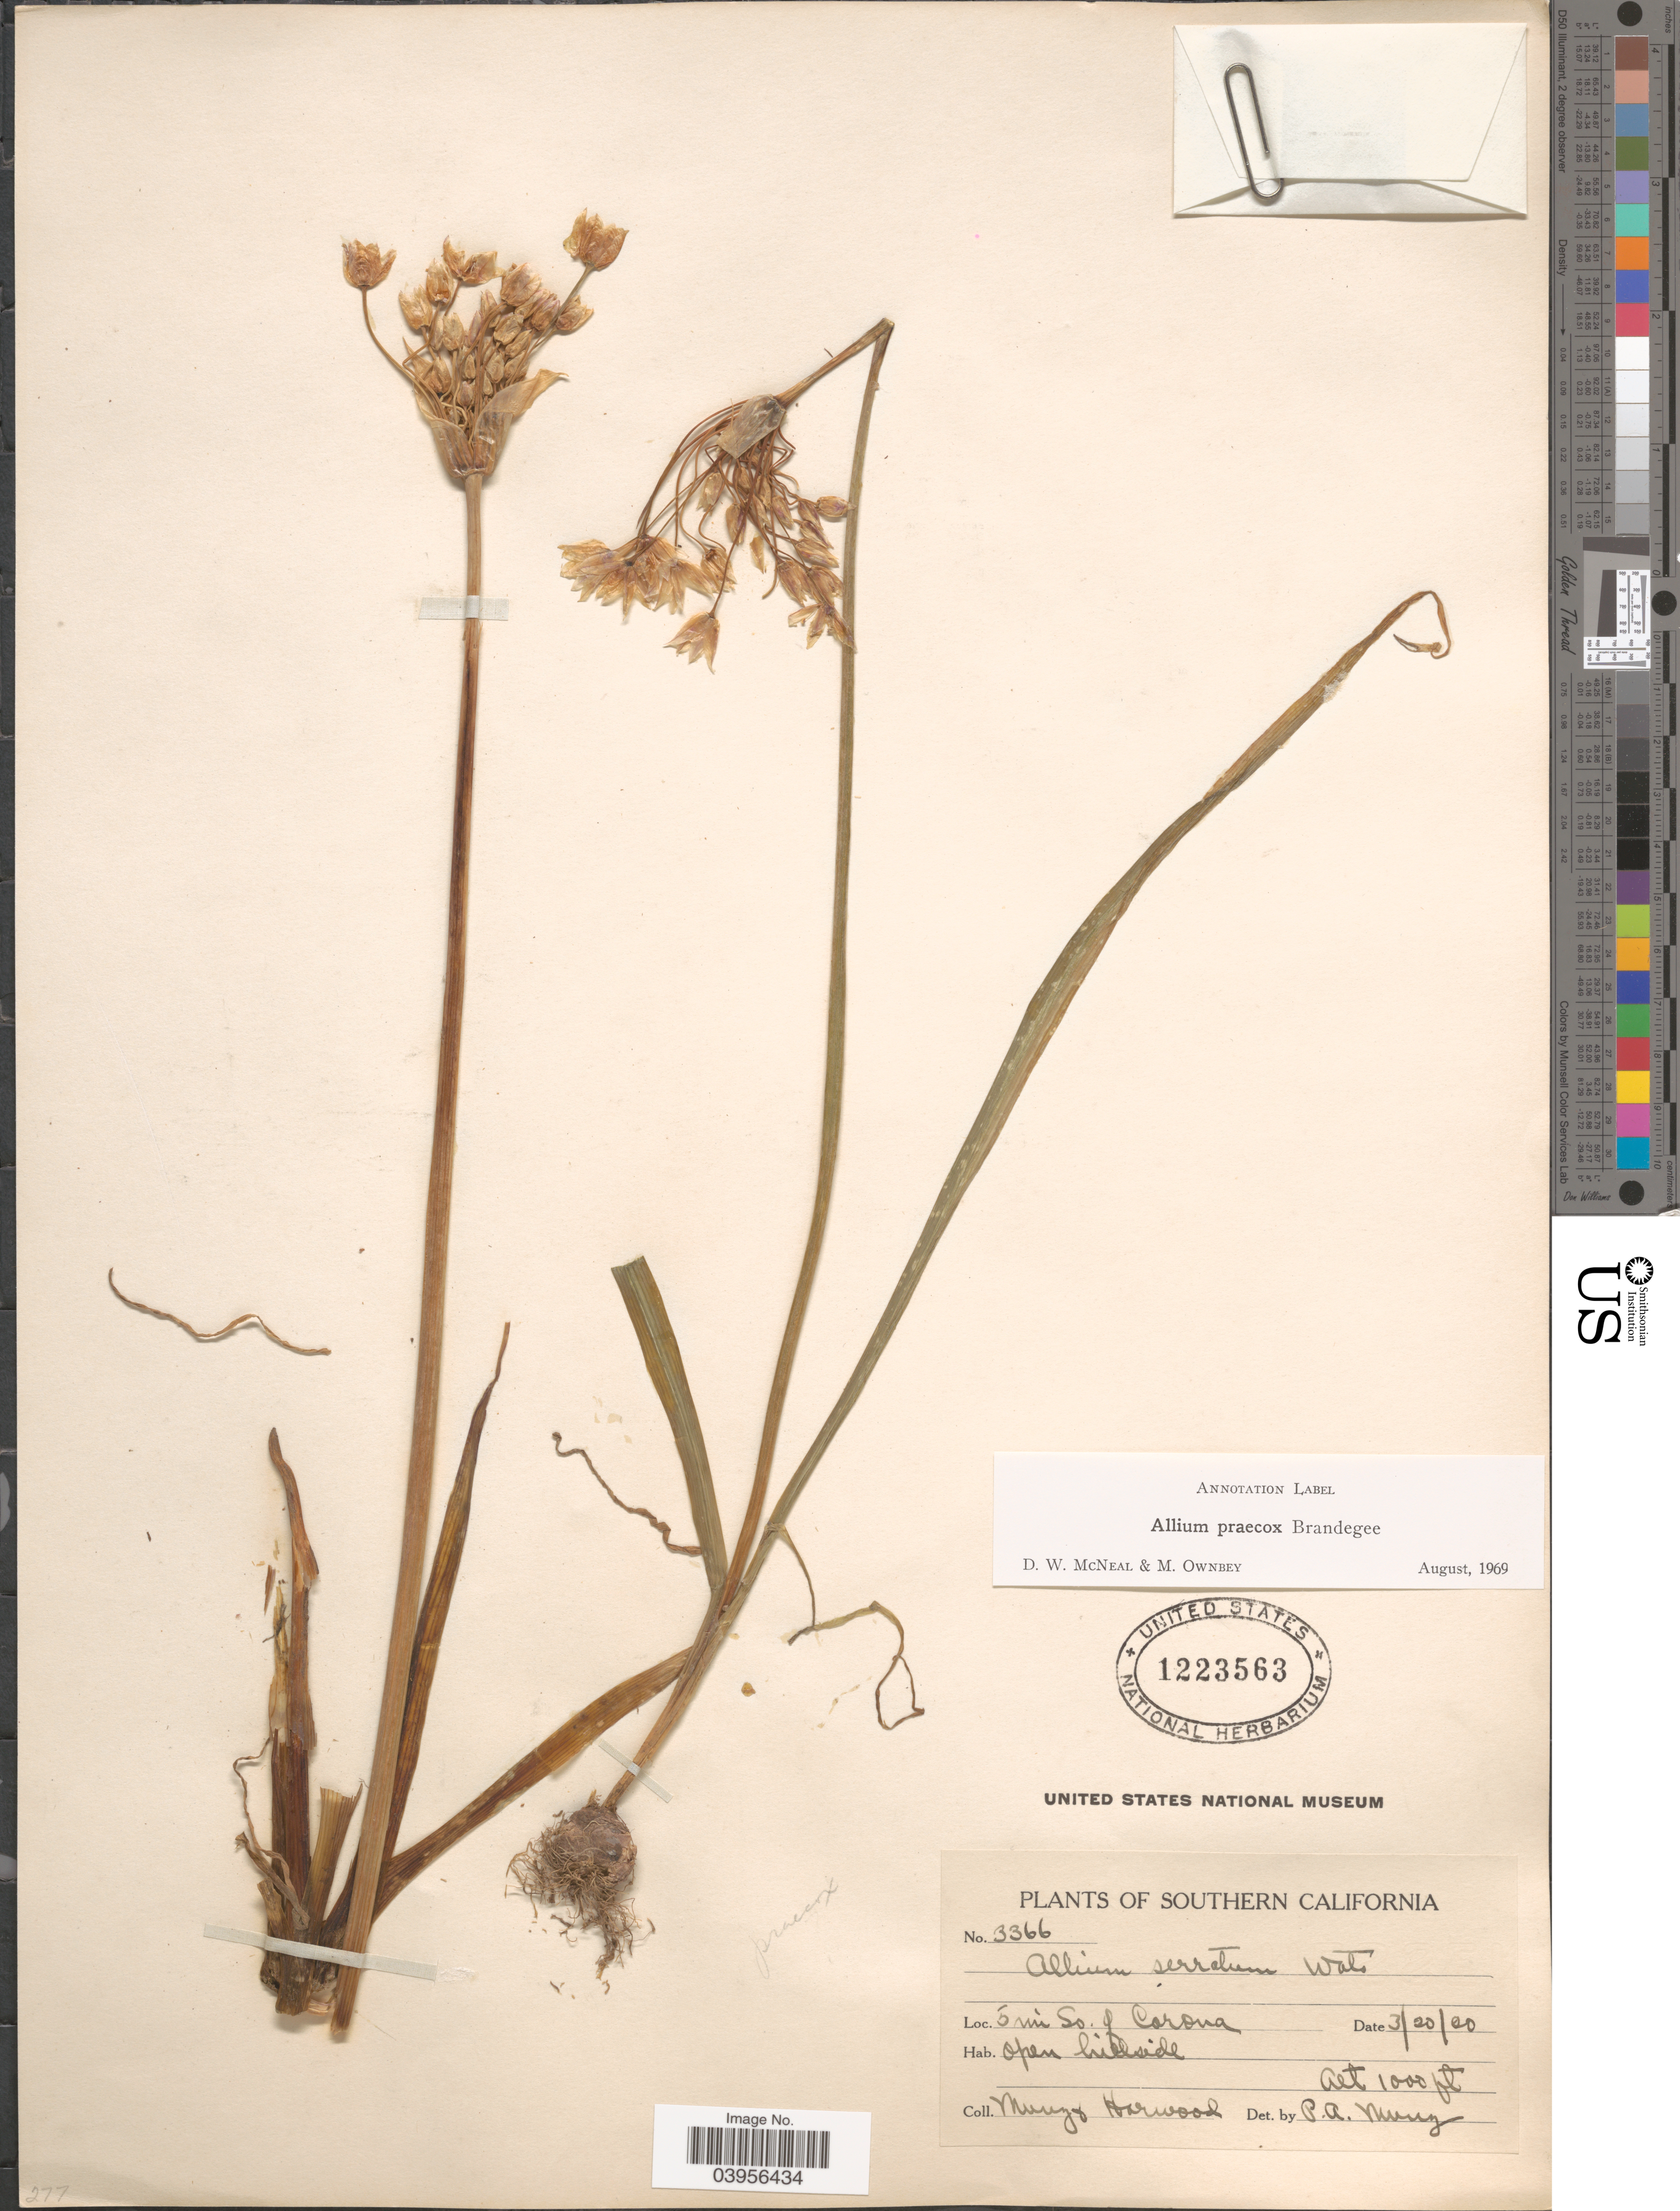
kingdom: Plantae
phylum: Tracheophyta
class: Liliopsida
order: Asparagales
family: Amaryllidaceae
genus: Allium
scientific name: Allium praecox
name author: Brandegee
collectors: -. Munz & Harwood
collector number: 3366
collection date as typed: Transcribed d/m/y: 20/3/20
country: United States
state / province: California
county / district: Riverside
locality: Southern California. 5 mi So. of Corona.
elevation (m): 305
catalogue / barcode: US 1223563